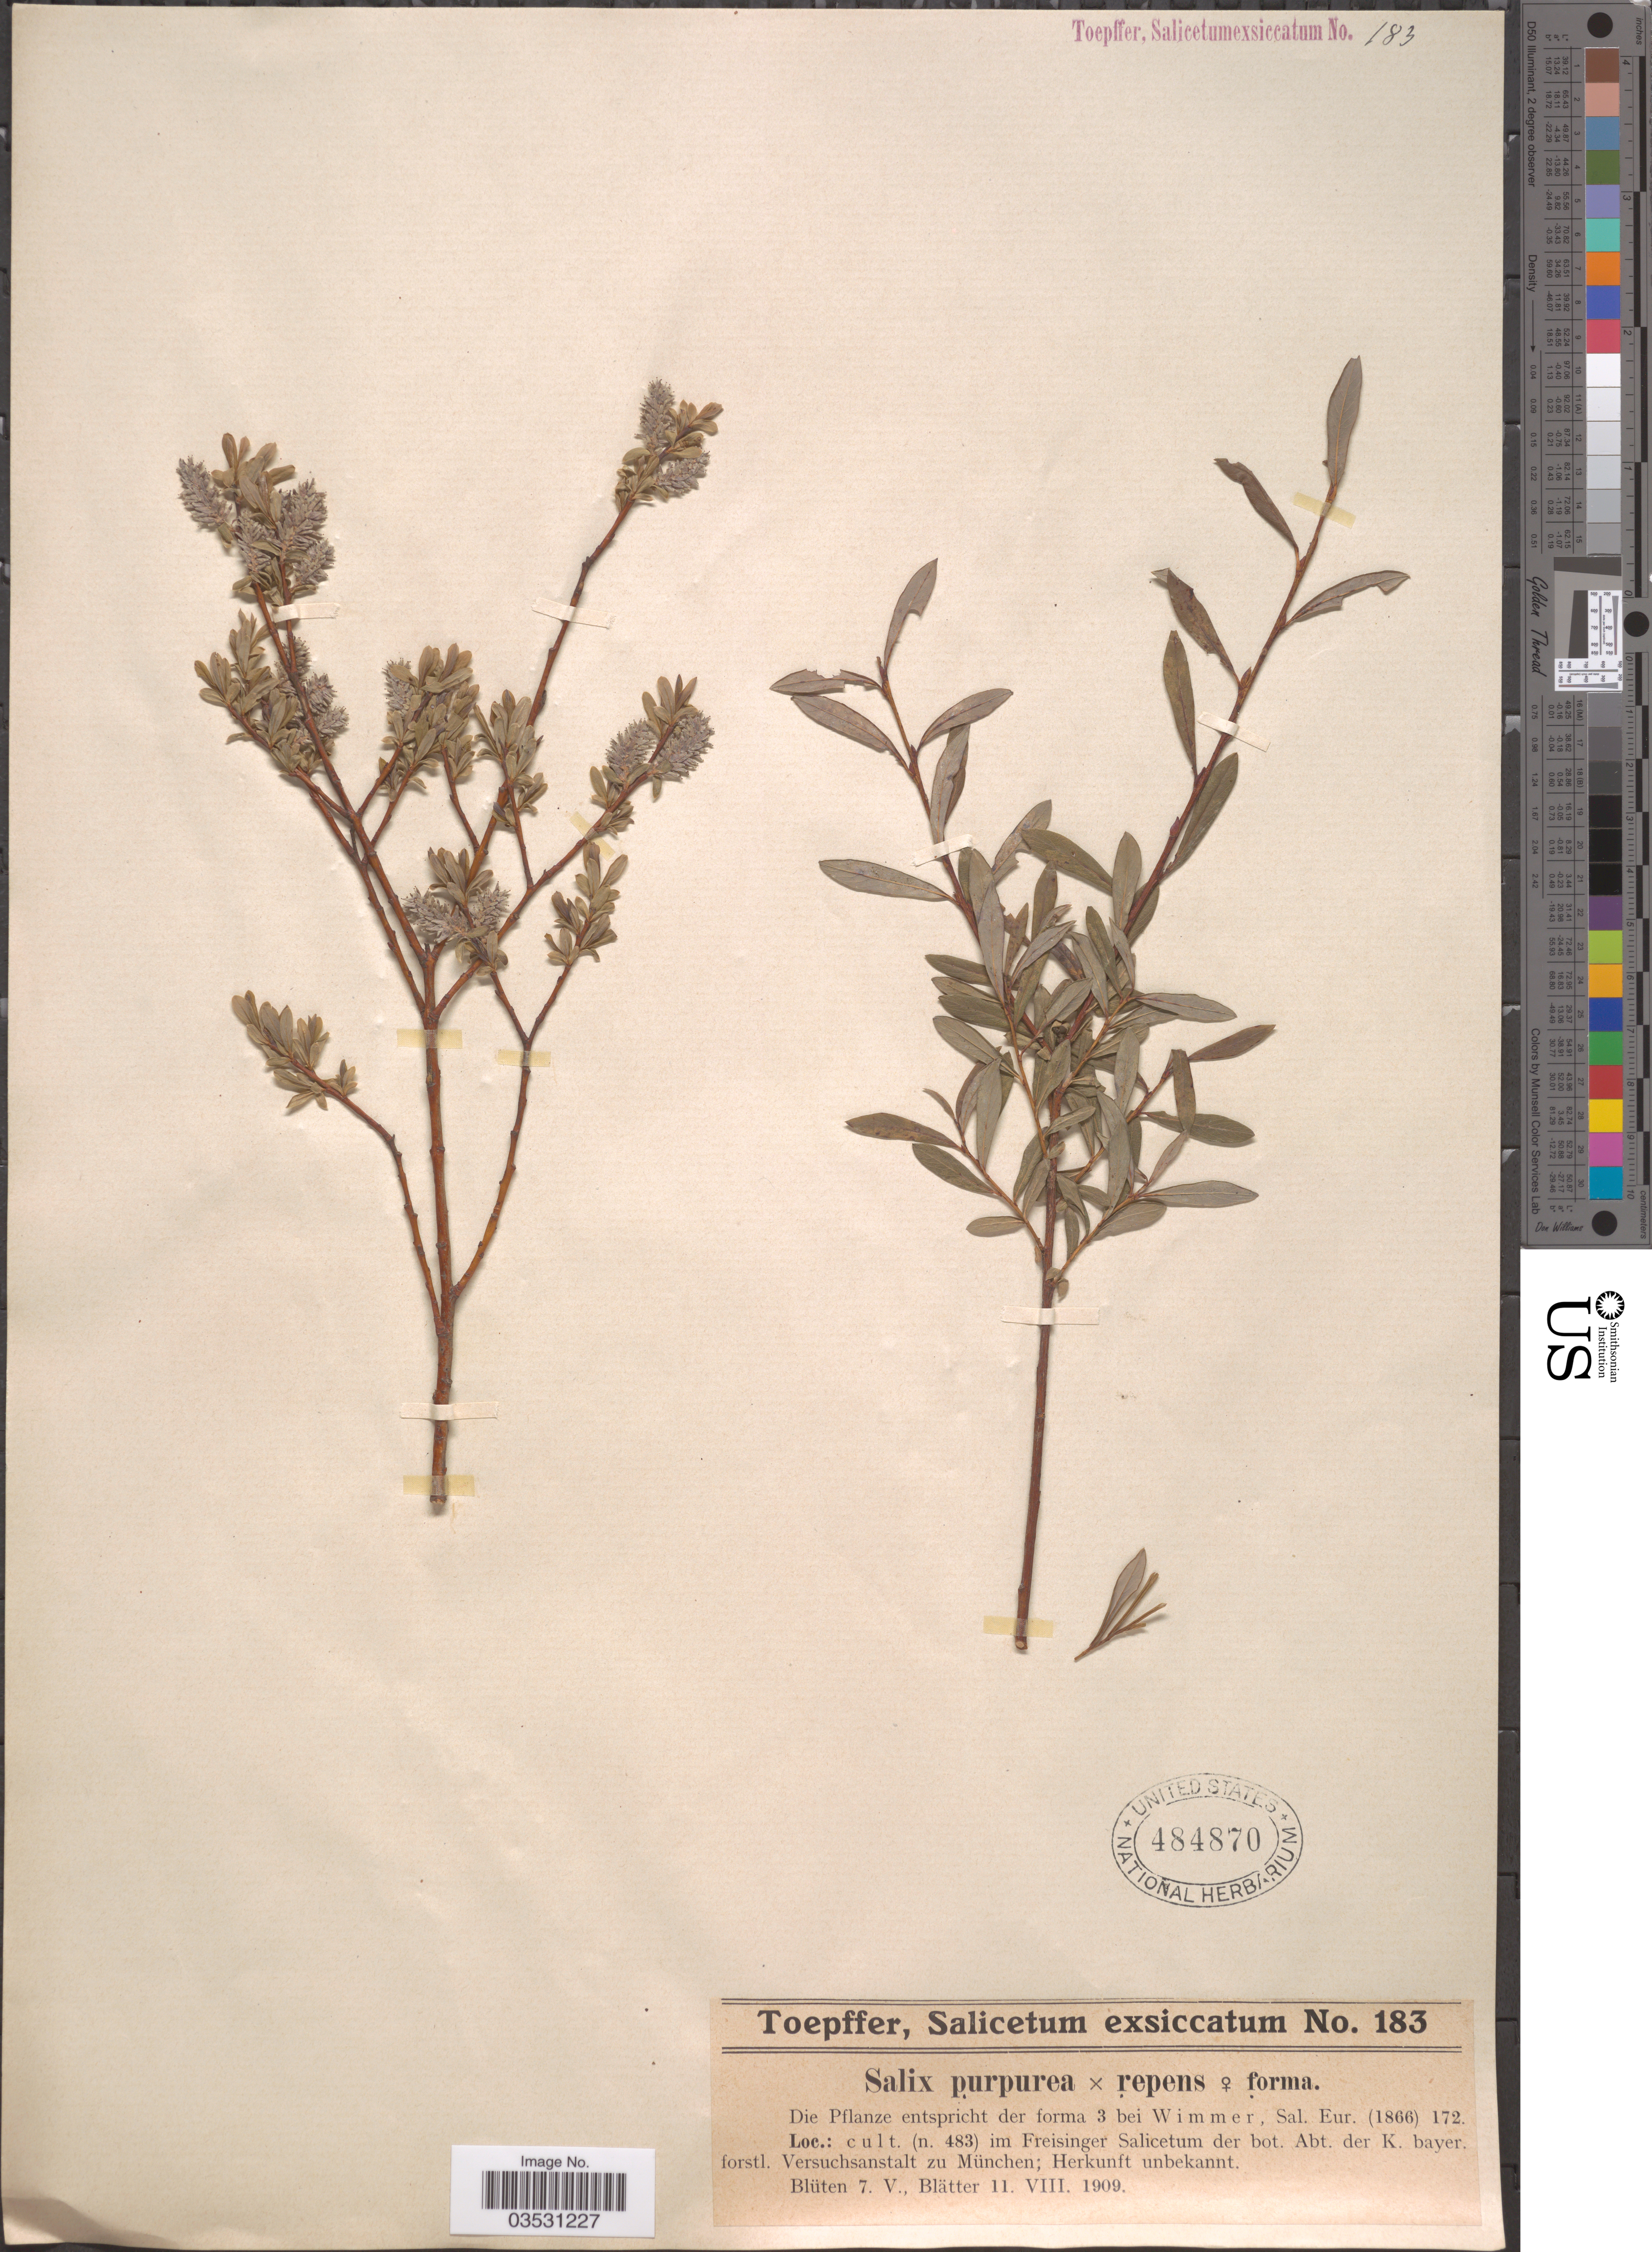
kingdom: Plantae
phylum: Tracheophyta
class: Magnoliopsida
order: Malpighiales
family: Salicaceae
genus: Salix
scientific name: Salix purpurea x S. repens L.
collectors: A. Toepffer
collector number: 183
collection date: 1909-05-07/1909-08-11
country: Germany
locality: Cult. (n. 483) im Freisinger Salicetum der bot. Abt. der K. bayer. forstl. Versuchsanstalt zu München; Herkunft unbekannt.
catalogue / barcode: US 484870